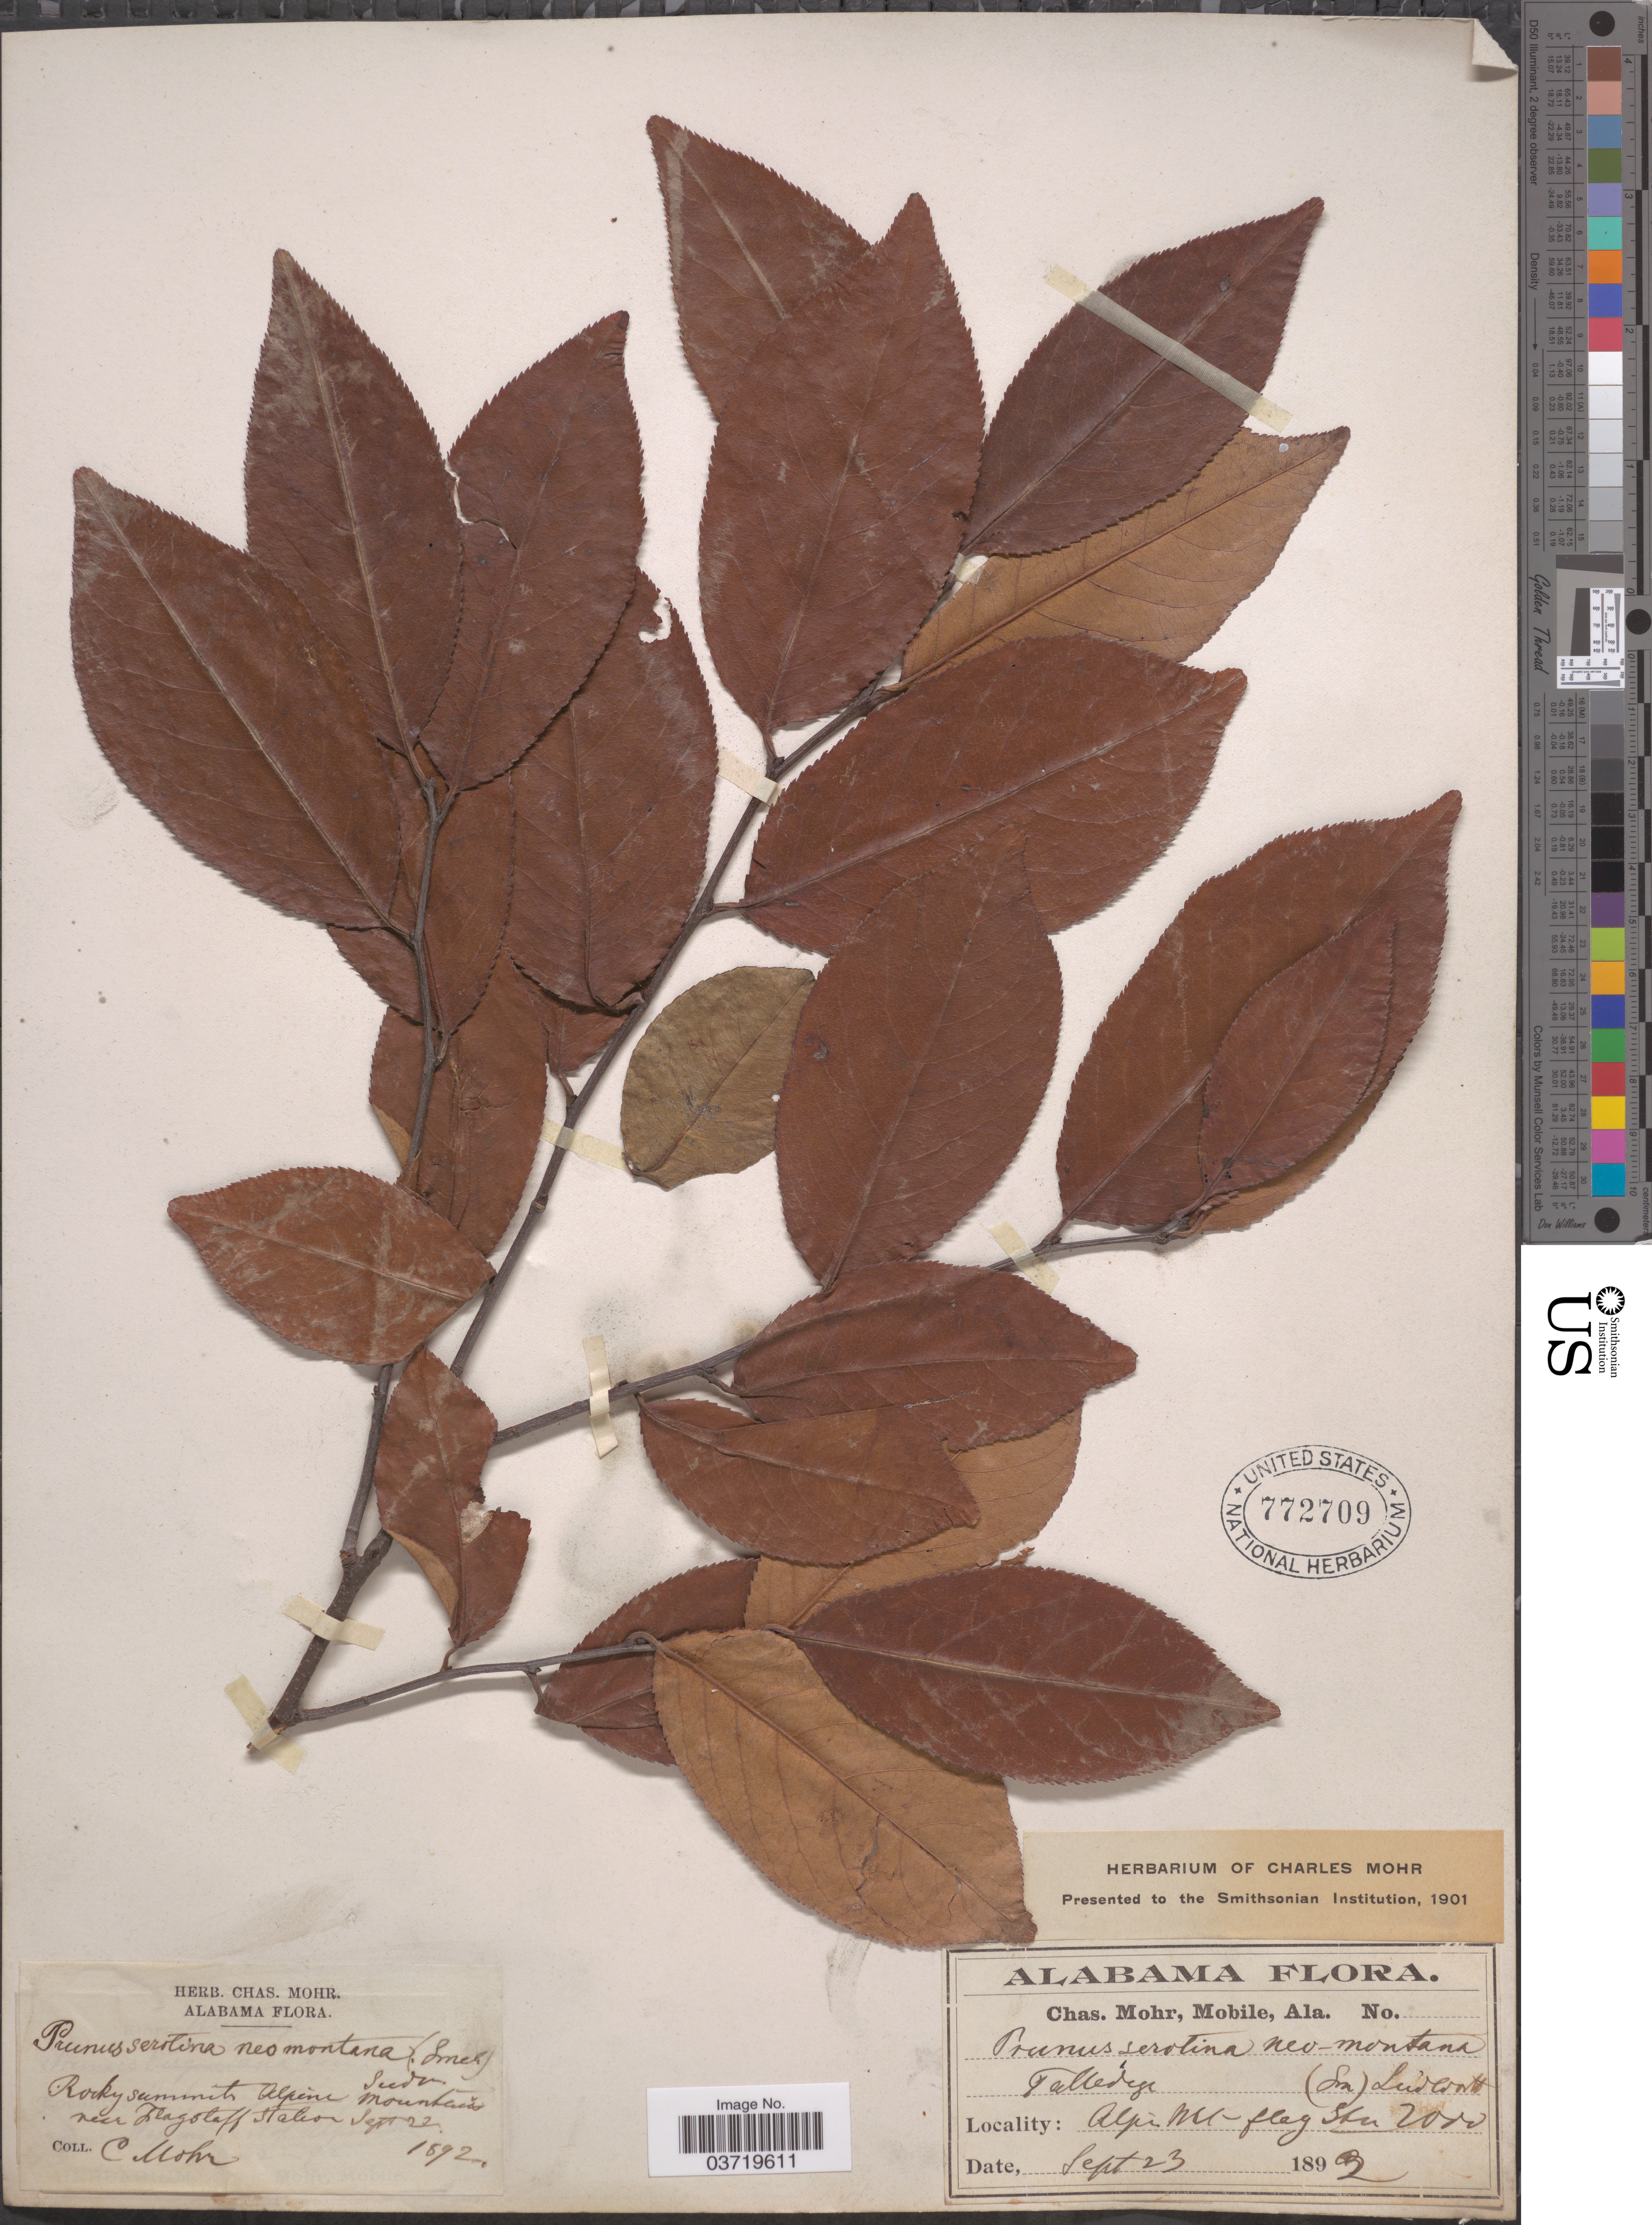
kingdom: Plantae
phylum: Tracheophyta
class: Magnoliopsida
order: Rosales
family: Rosaceae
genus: Prunus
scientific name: Prunus serotina var. montana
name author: (Small) Britton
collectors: Mohr, C. T. (herbarium)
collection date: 1892-09-22/1892-09-23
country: United States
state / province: Alabama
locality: Alpine Mountains near Flagstaff Station.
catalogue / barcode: US 772709